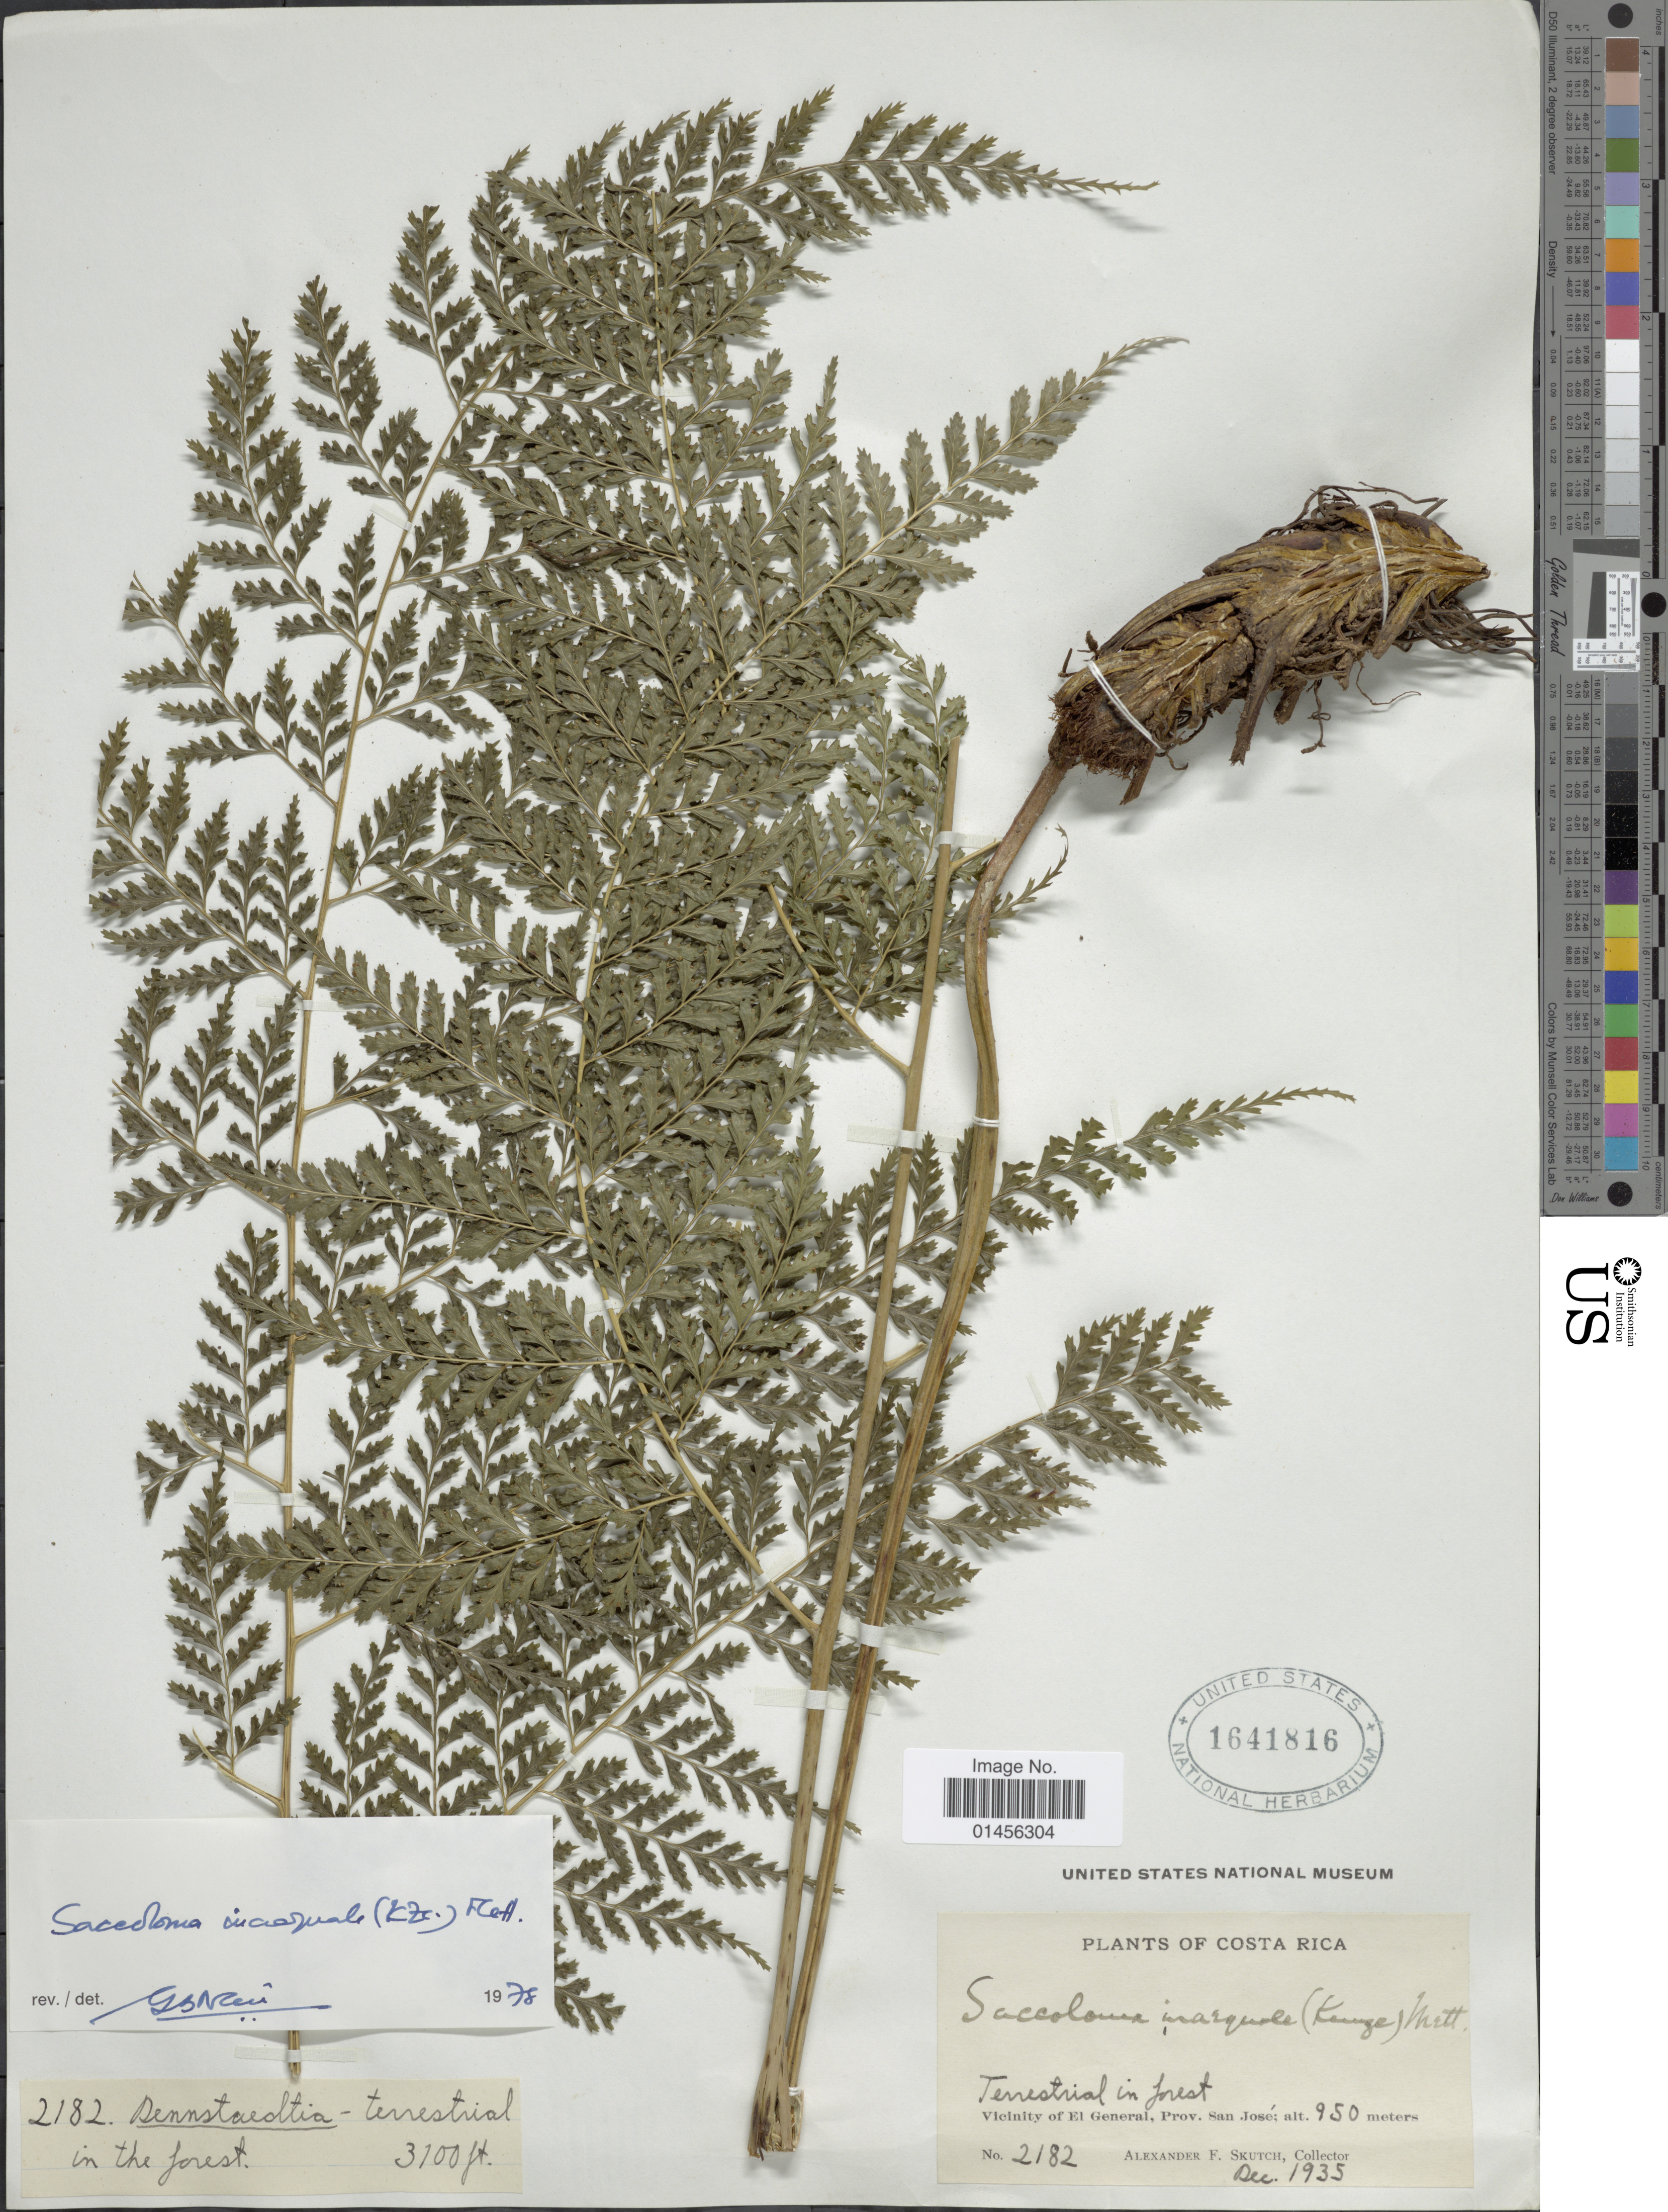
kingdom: Plantae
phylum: Tracheophyta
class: Polypodiopsida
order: Polypodiales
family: Saccolomataceae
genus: Saccoloma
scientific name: Saccoloma inaequale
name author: (Kunze) Mett.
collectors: A. F. Skutch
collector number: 2182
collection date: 1935-12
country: Costa Rica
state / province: San José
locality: Vicinity of El General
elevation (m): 950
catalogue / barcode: US 1641816